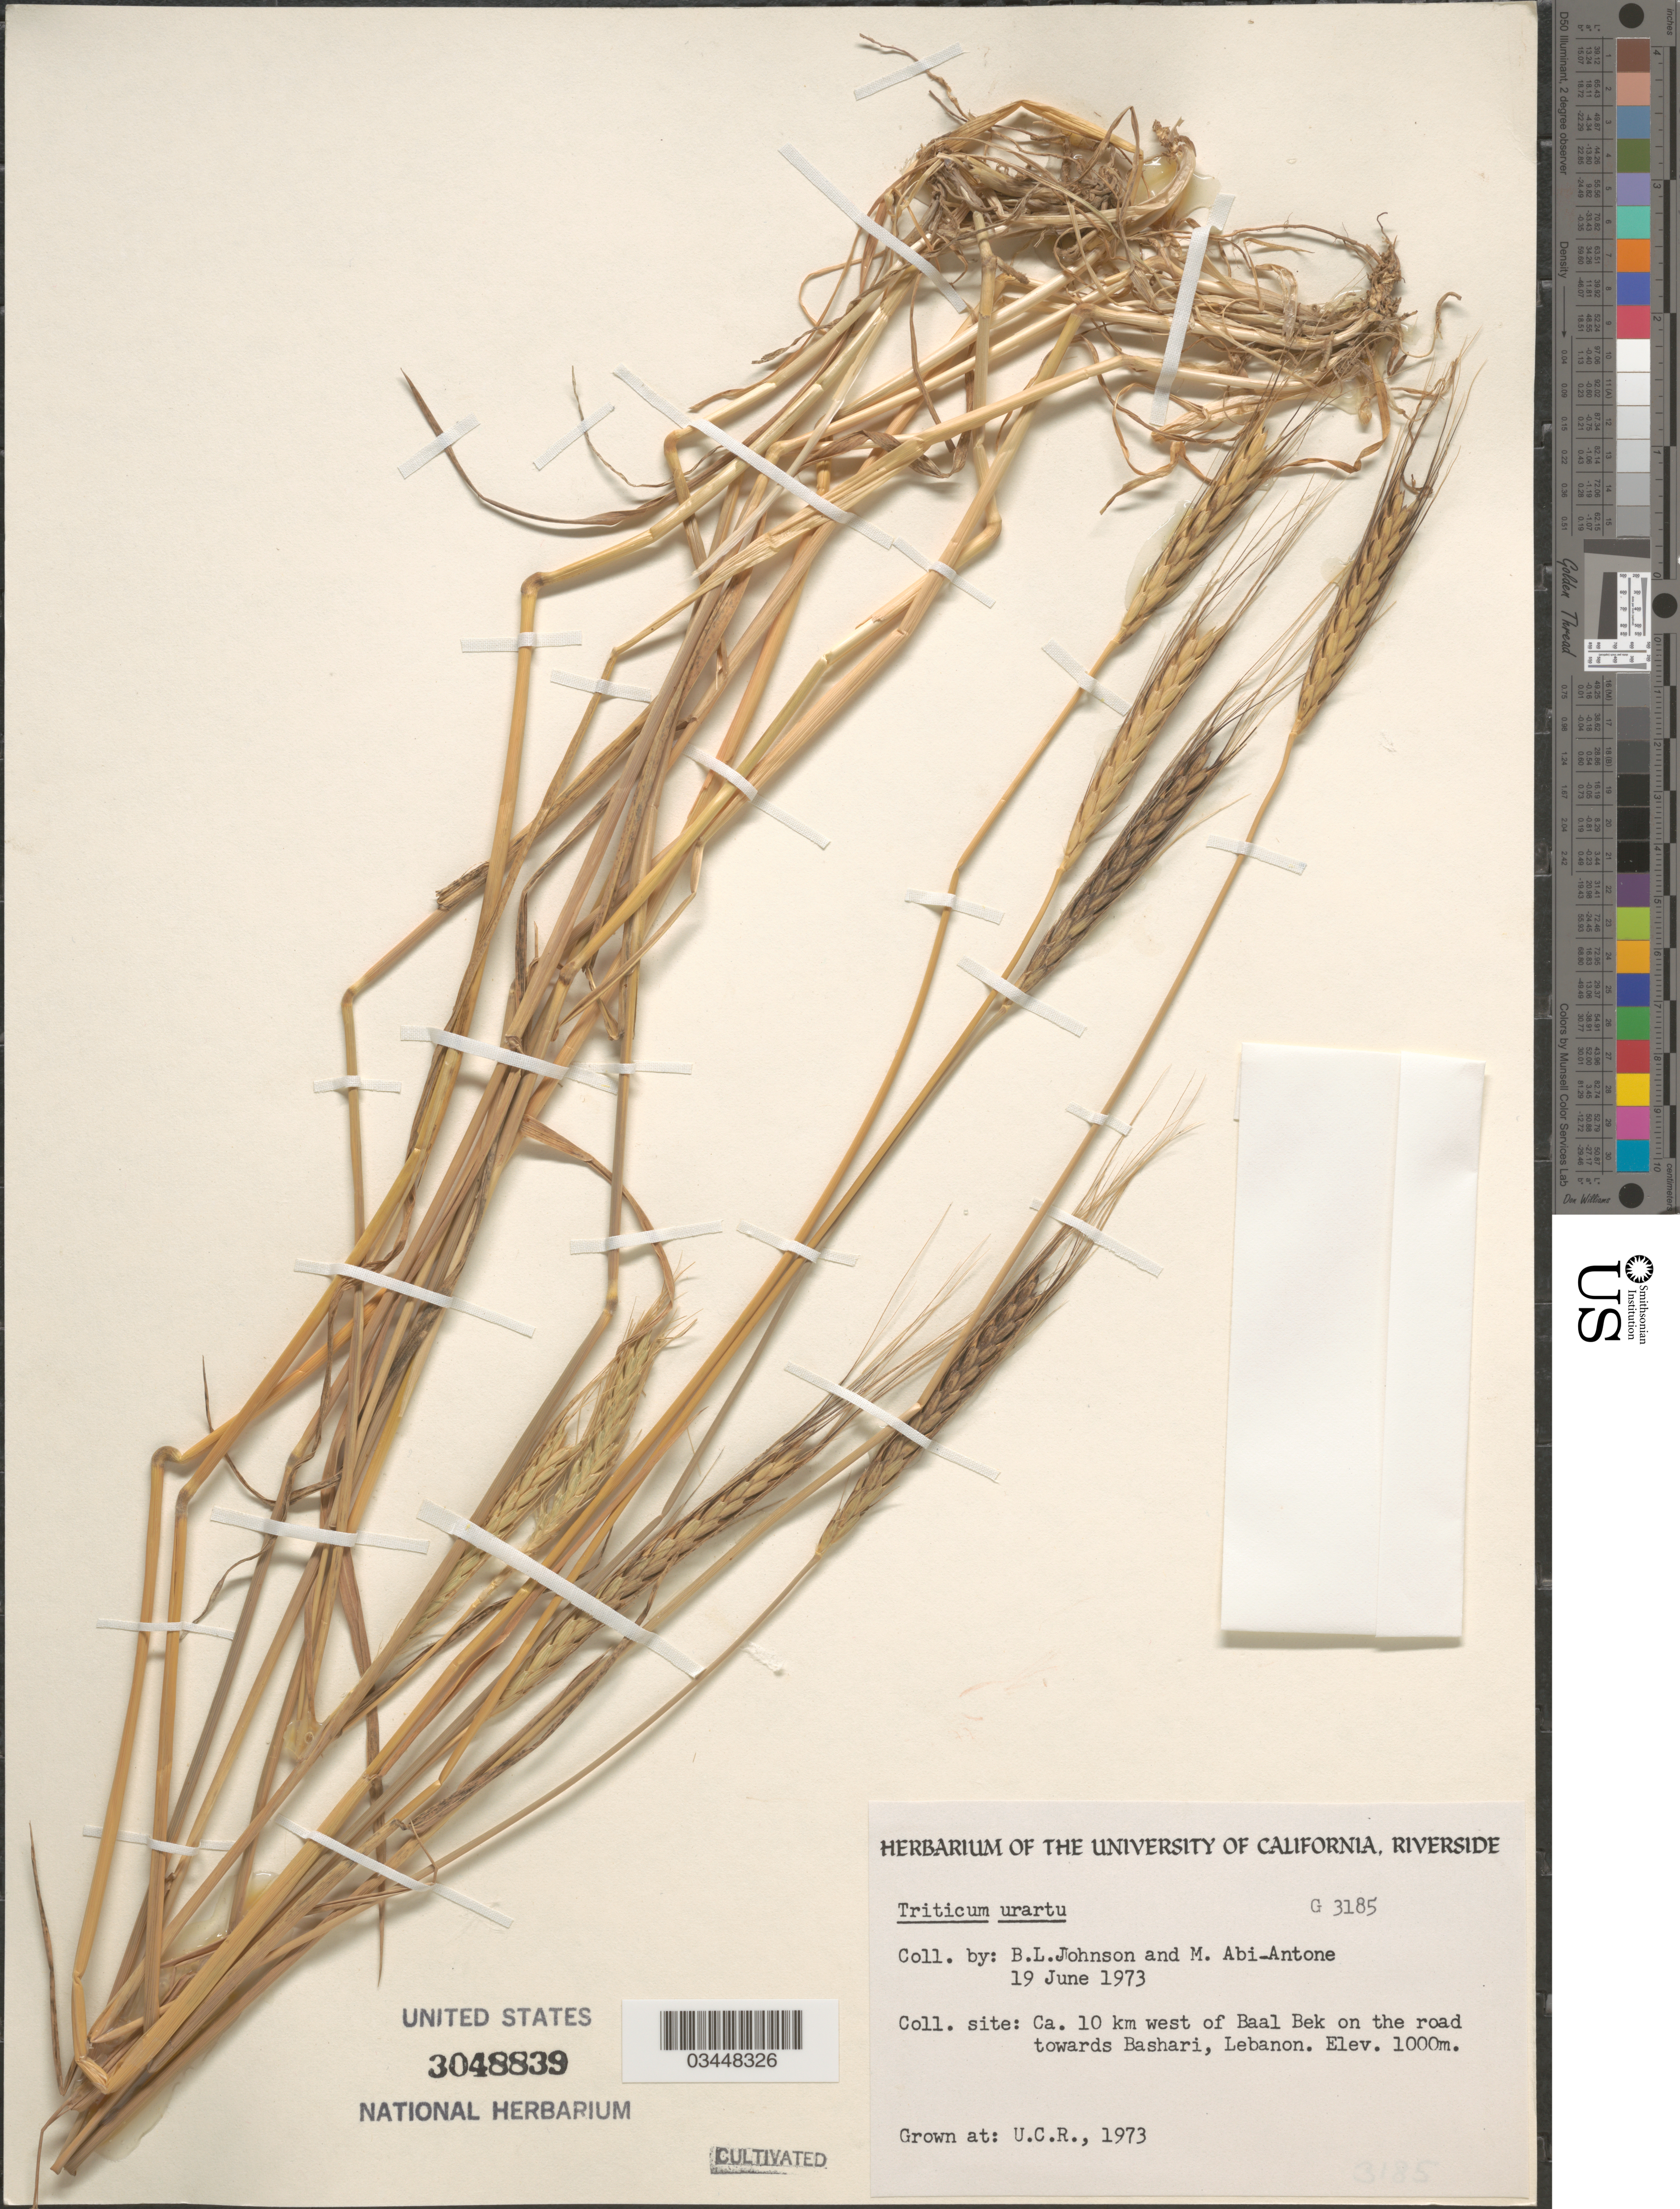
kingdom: Plantae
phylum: Tracheophyta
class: Liliopsida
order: Poales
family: Poaceae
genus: Triticum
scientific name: Triticum urartu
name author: Thumanjan ex Gandilyan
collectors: ex herb. Univ. of California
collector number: G3185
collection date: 1973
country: United States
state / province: California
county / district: Riverside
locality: U.C.R.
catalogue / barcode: US 3048839